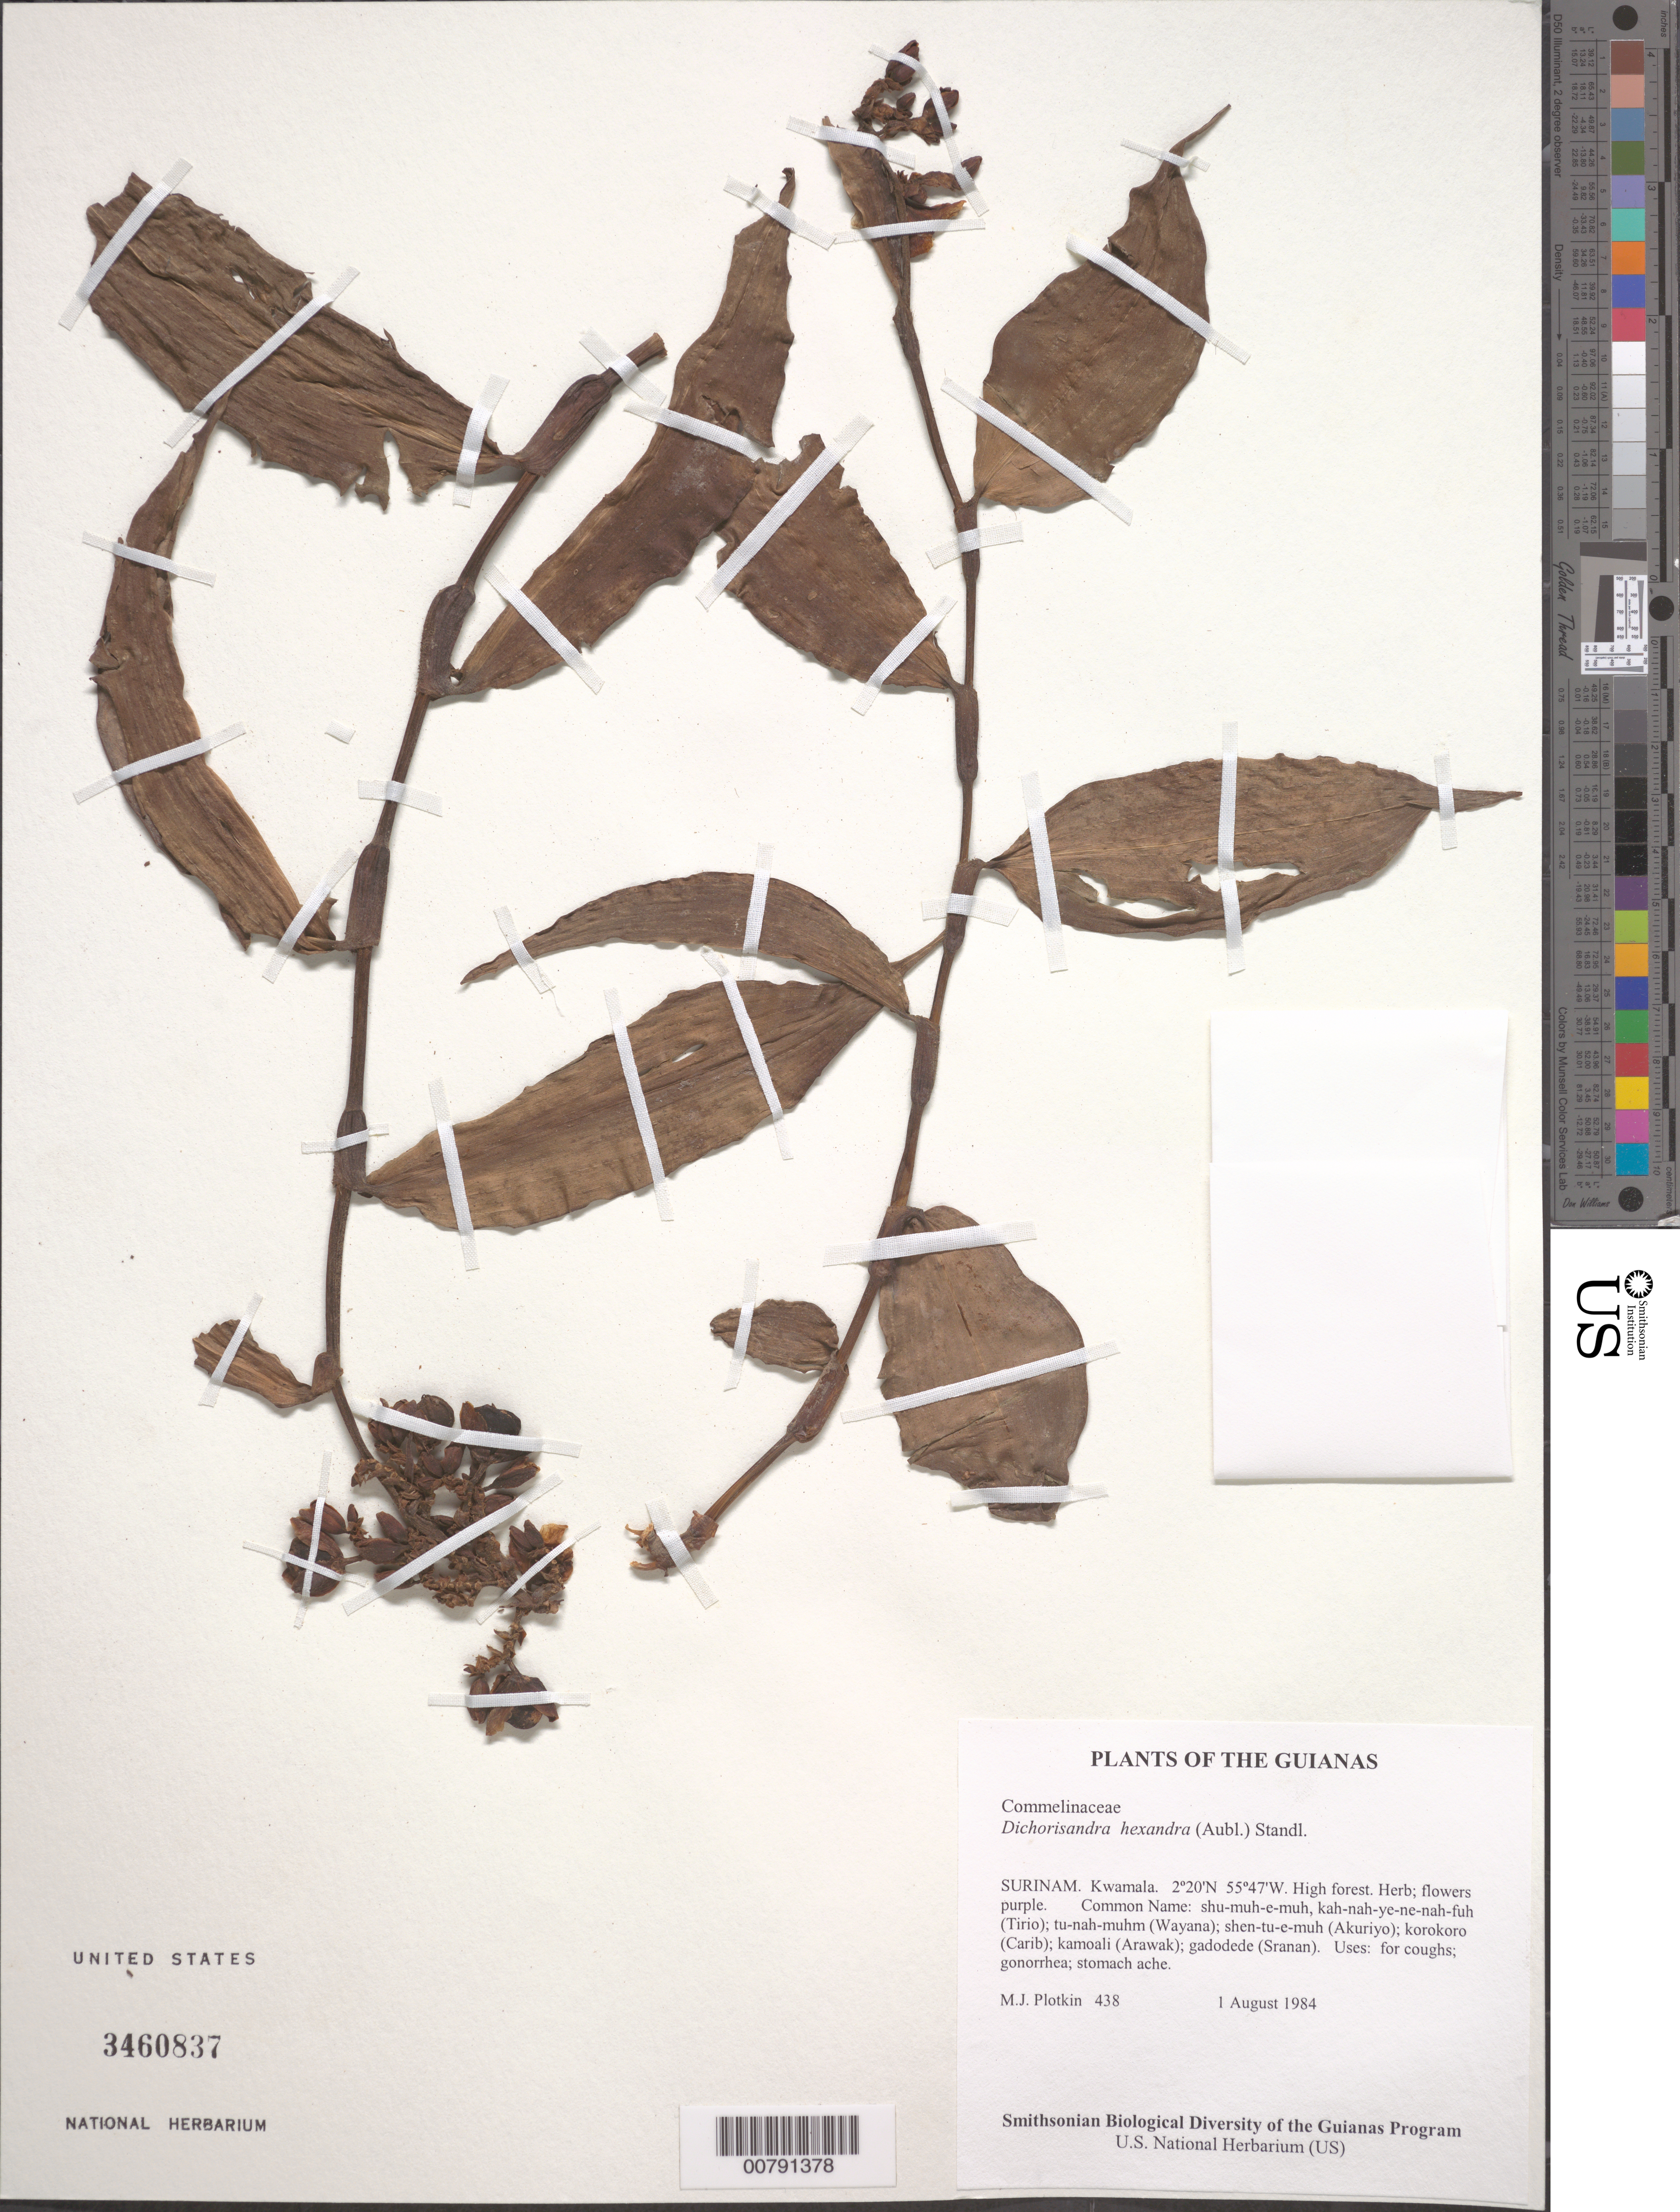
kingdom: Plantae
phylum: Tracheophyta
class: Liliopsida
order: Commelinales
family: Commelinaceae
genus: Dichorisandra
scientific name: Dichorisandra hexandra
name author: (Aubl.) Standl.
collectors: M. Plotkin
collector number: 438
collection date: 1984-08-01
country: Suriname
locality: Guianas. Surinam. Kwamala.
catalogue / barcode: US 3460837